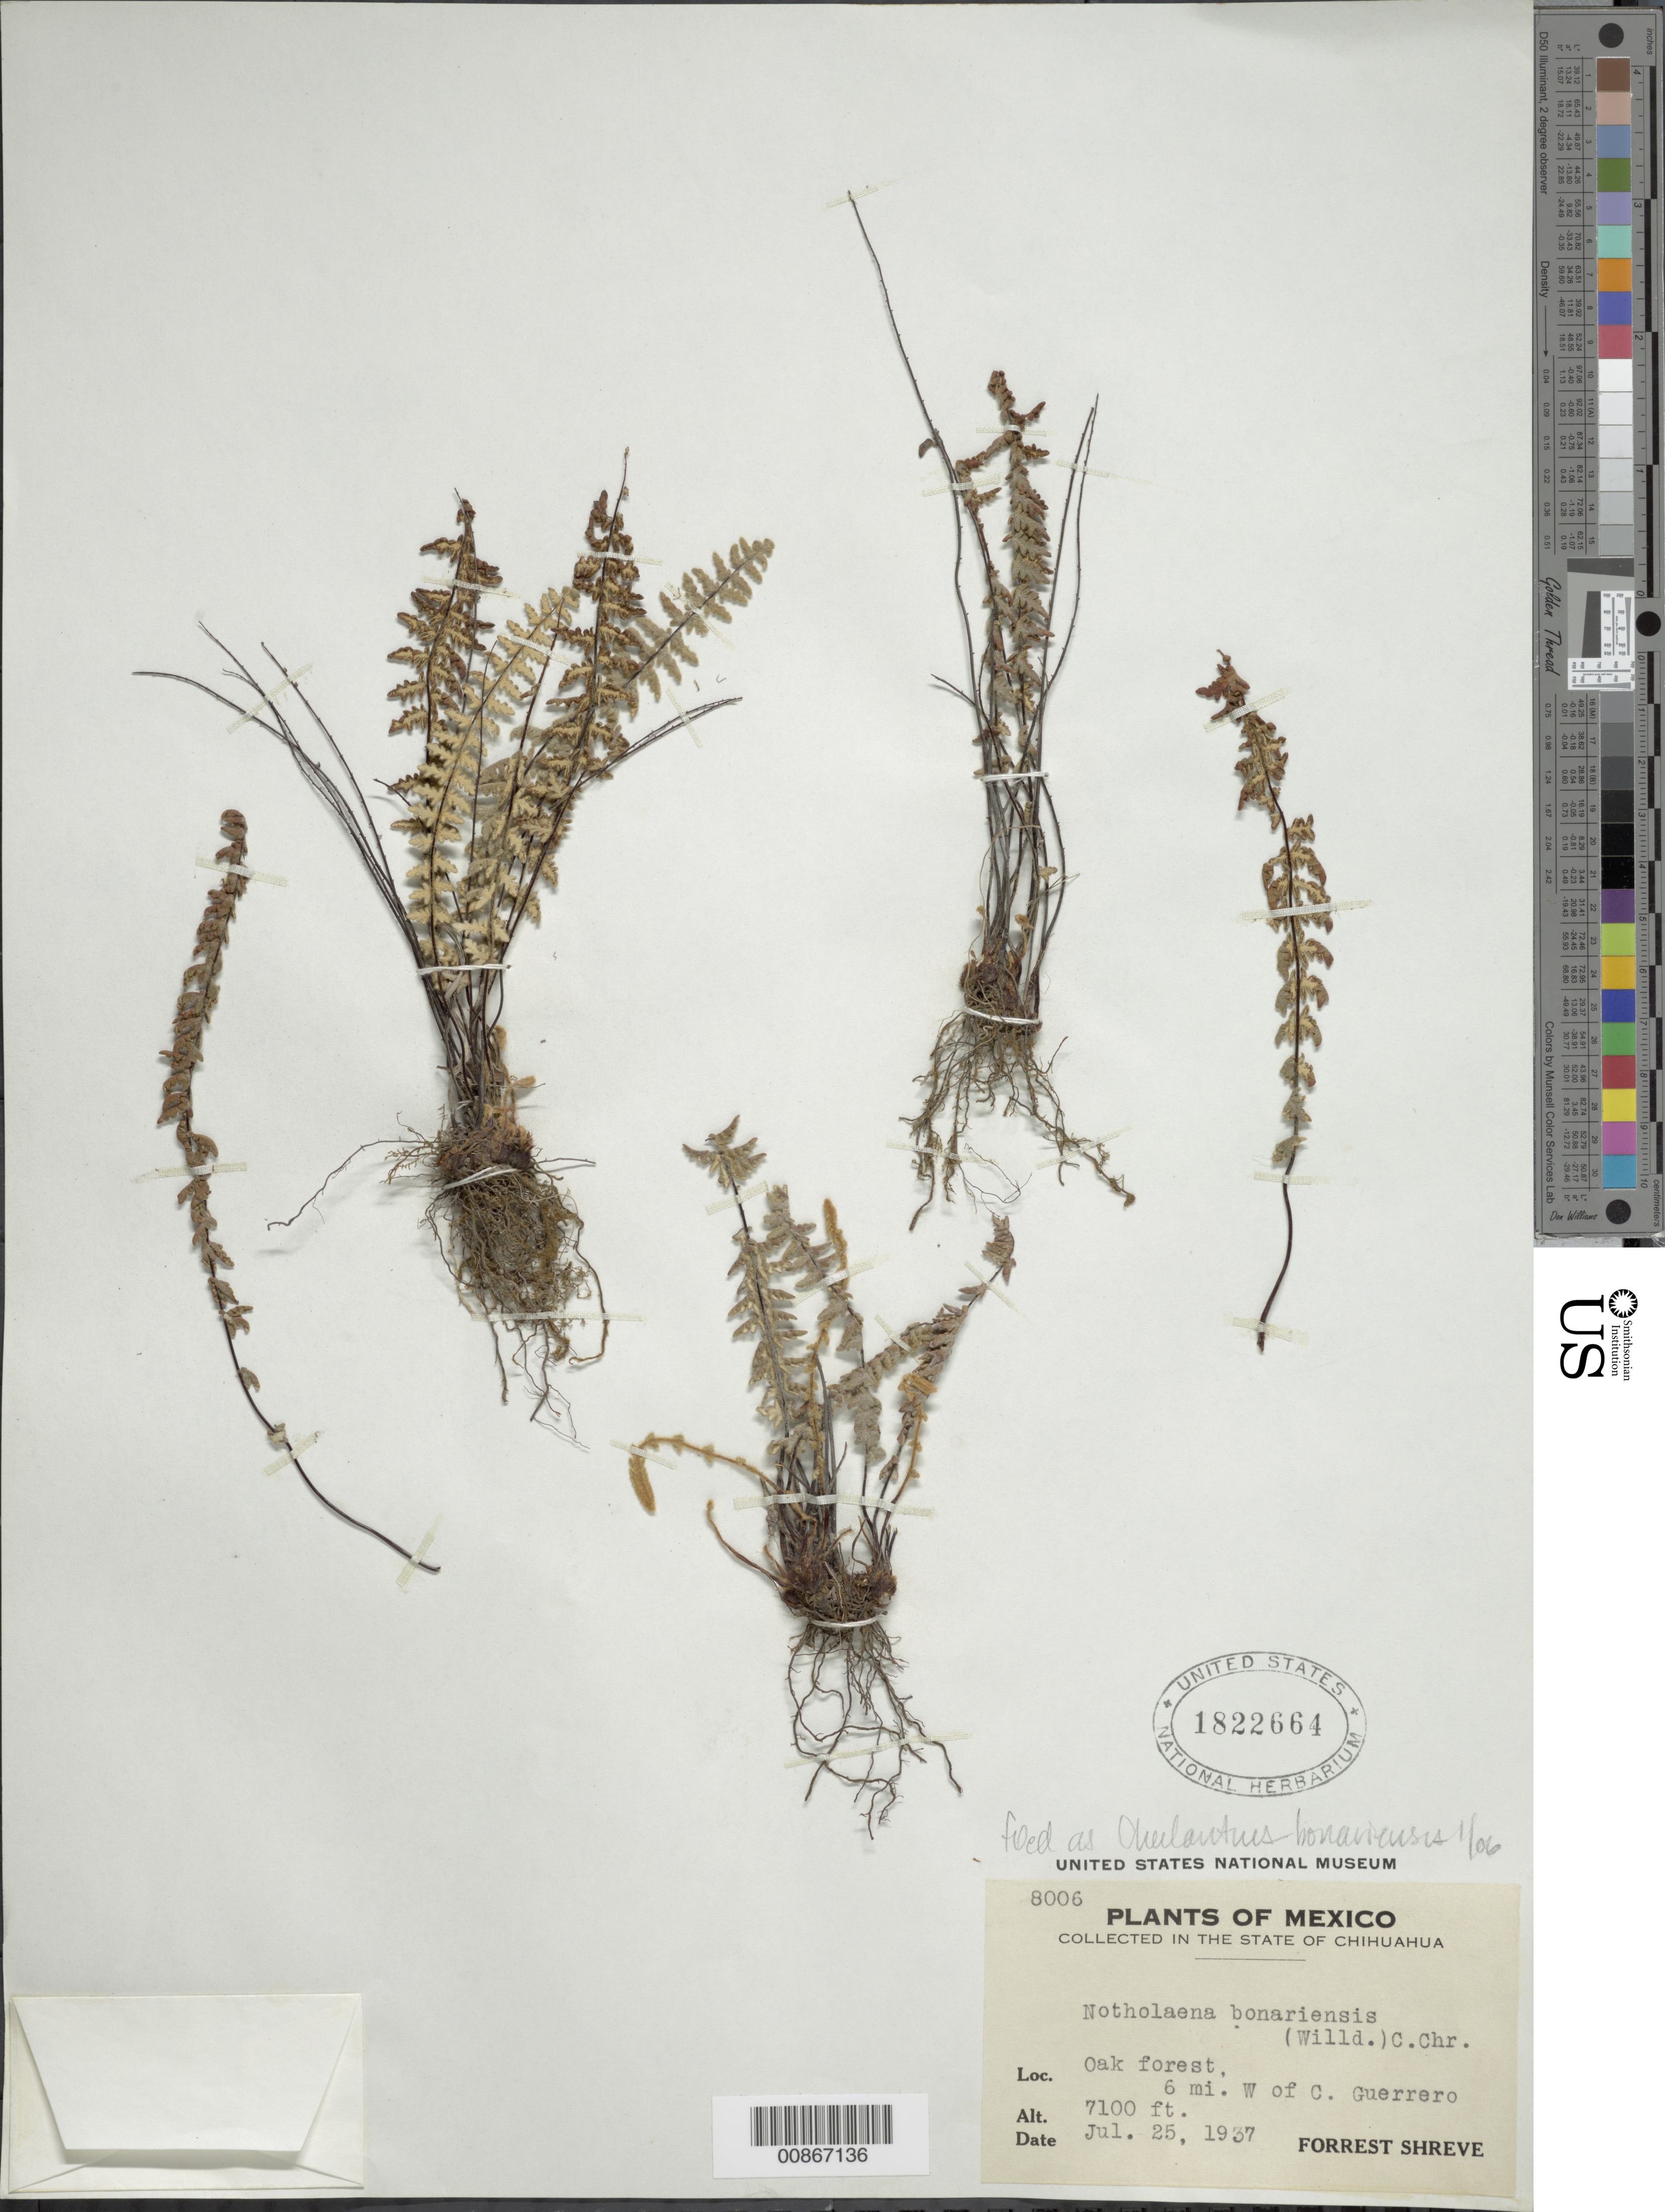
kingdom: Plantae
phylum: Tracheophyta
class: Polypodiopsida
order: Polypodiales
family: Pteridaceae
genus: Myriopteris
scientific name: Myriopteris aurea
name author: (Poir.) Grusz & Windham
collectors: F. Shreve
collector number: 8006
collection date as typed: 25 Jul 1937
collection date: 1937-07-25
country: Mexico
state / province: Chihuahua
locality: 6 mi. W of Ciudad Guerrero.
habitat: Oak forest.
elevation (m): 2164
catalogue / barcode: US 1822664